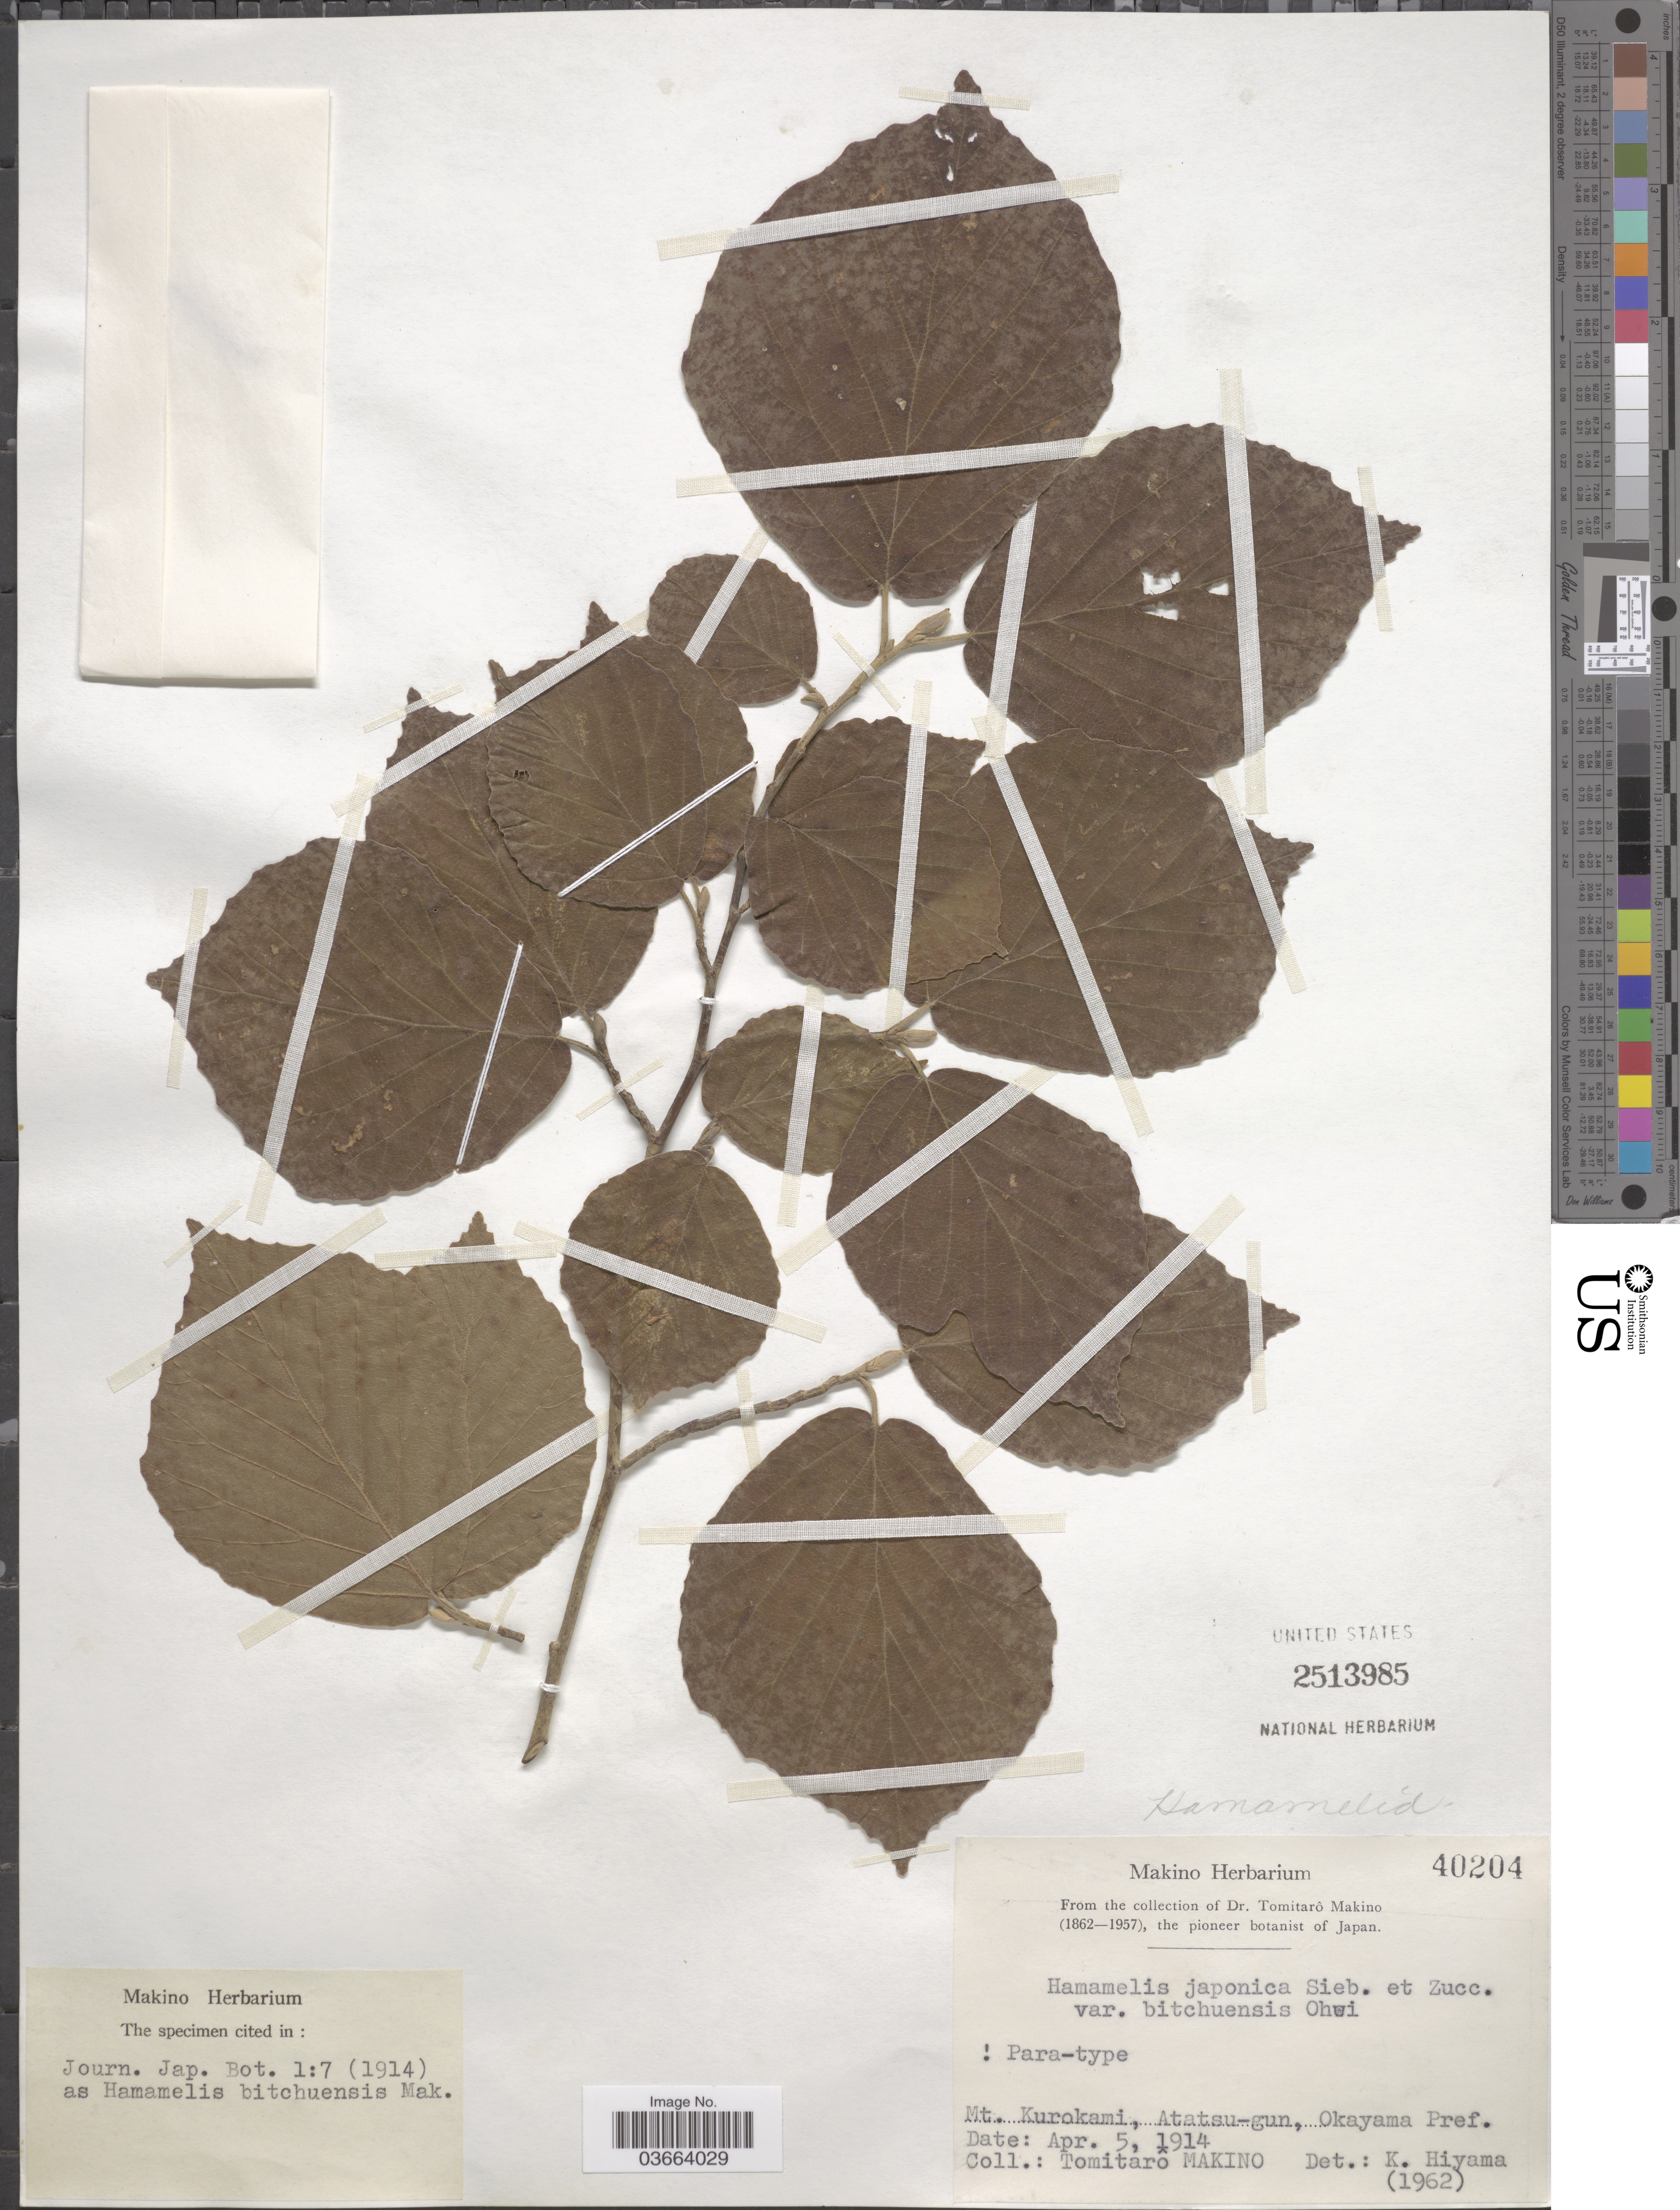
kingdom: Plantae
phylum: Tracheophyta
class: Magnoliopsida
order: Saxifragales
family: Hamamelidaceae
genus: Hamamelis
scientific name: Hamamelis japonica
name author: Siebold & Zucc.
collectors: T. Makino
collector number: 40204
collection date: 1914-04-05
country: Japan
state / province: Okayama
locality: Mt. Kurokami, Atatsu-gun, Okayama Pref.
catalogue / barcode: US 2513985